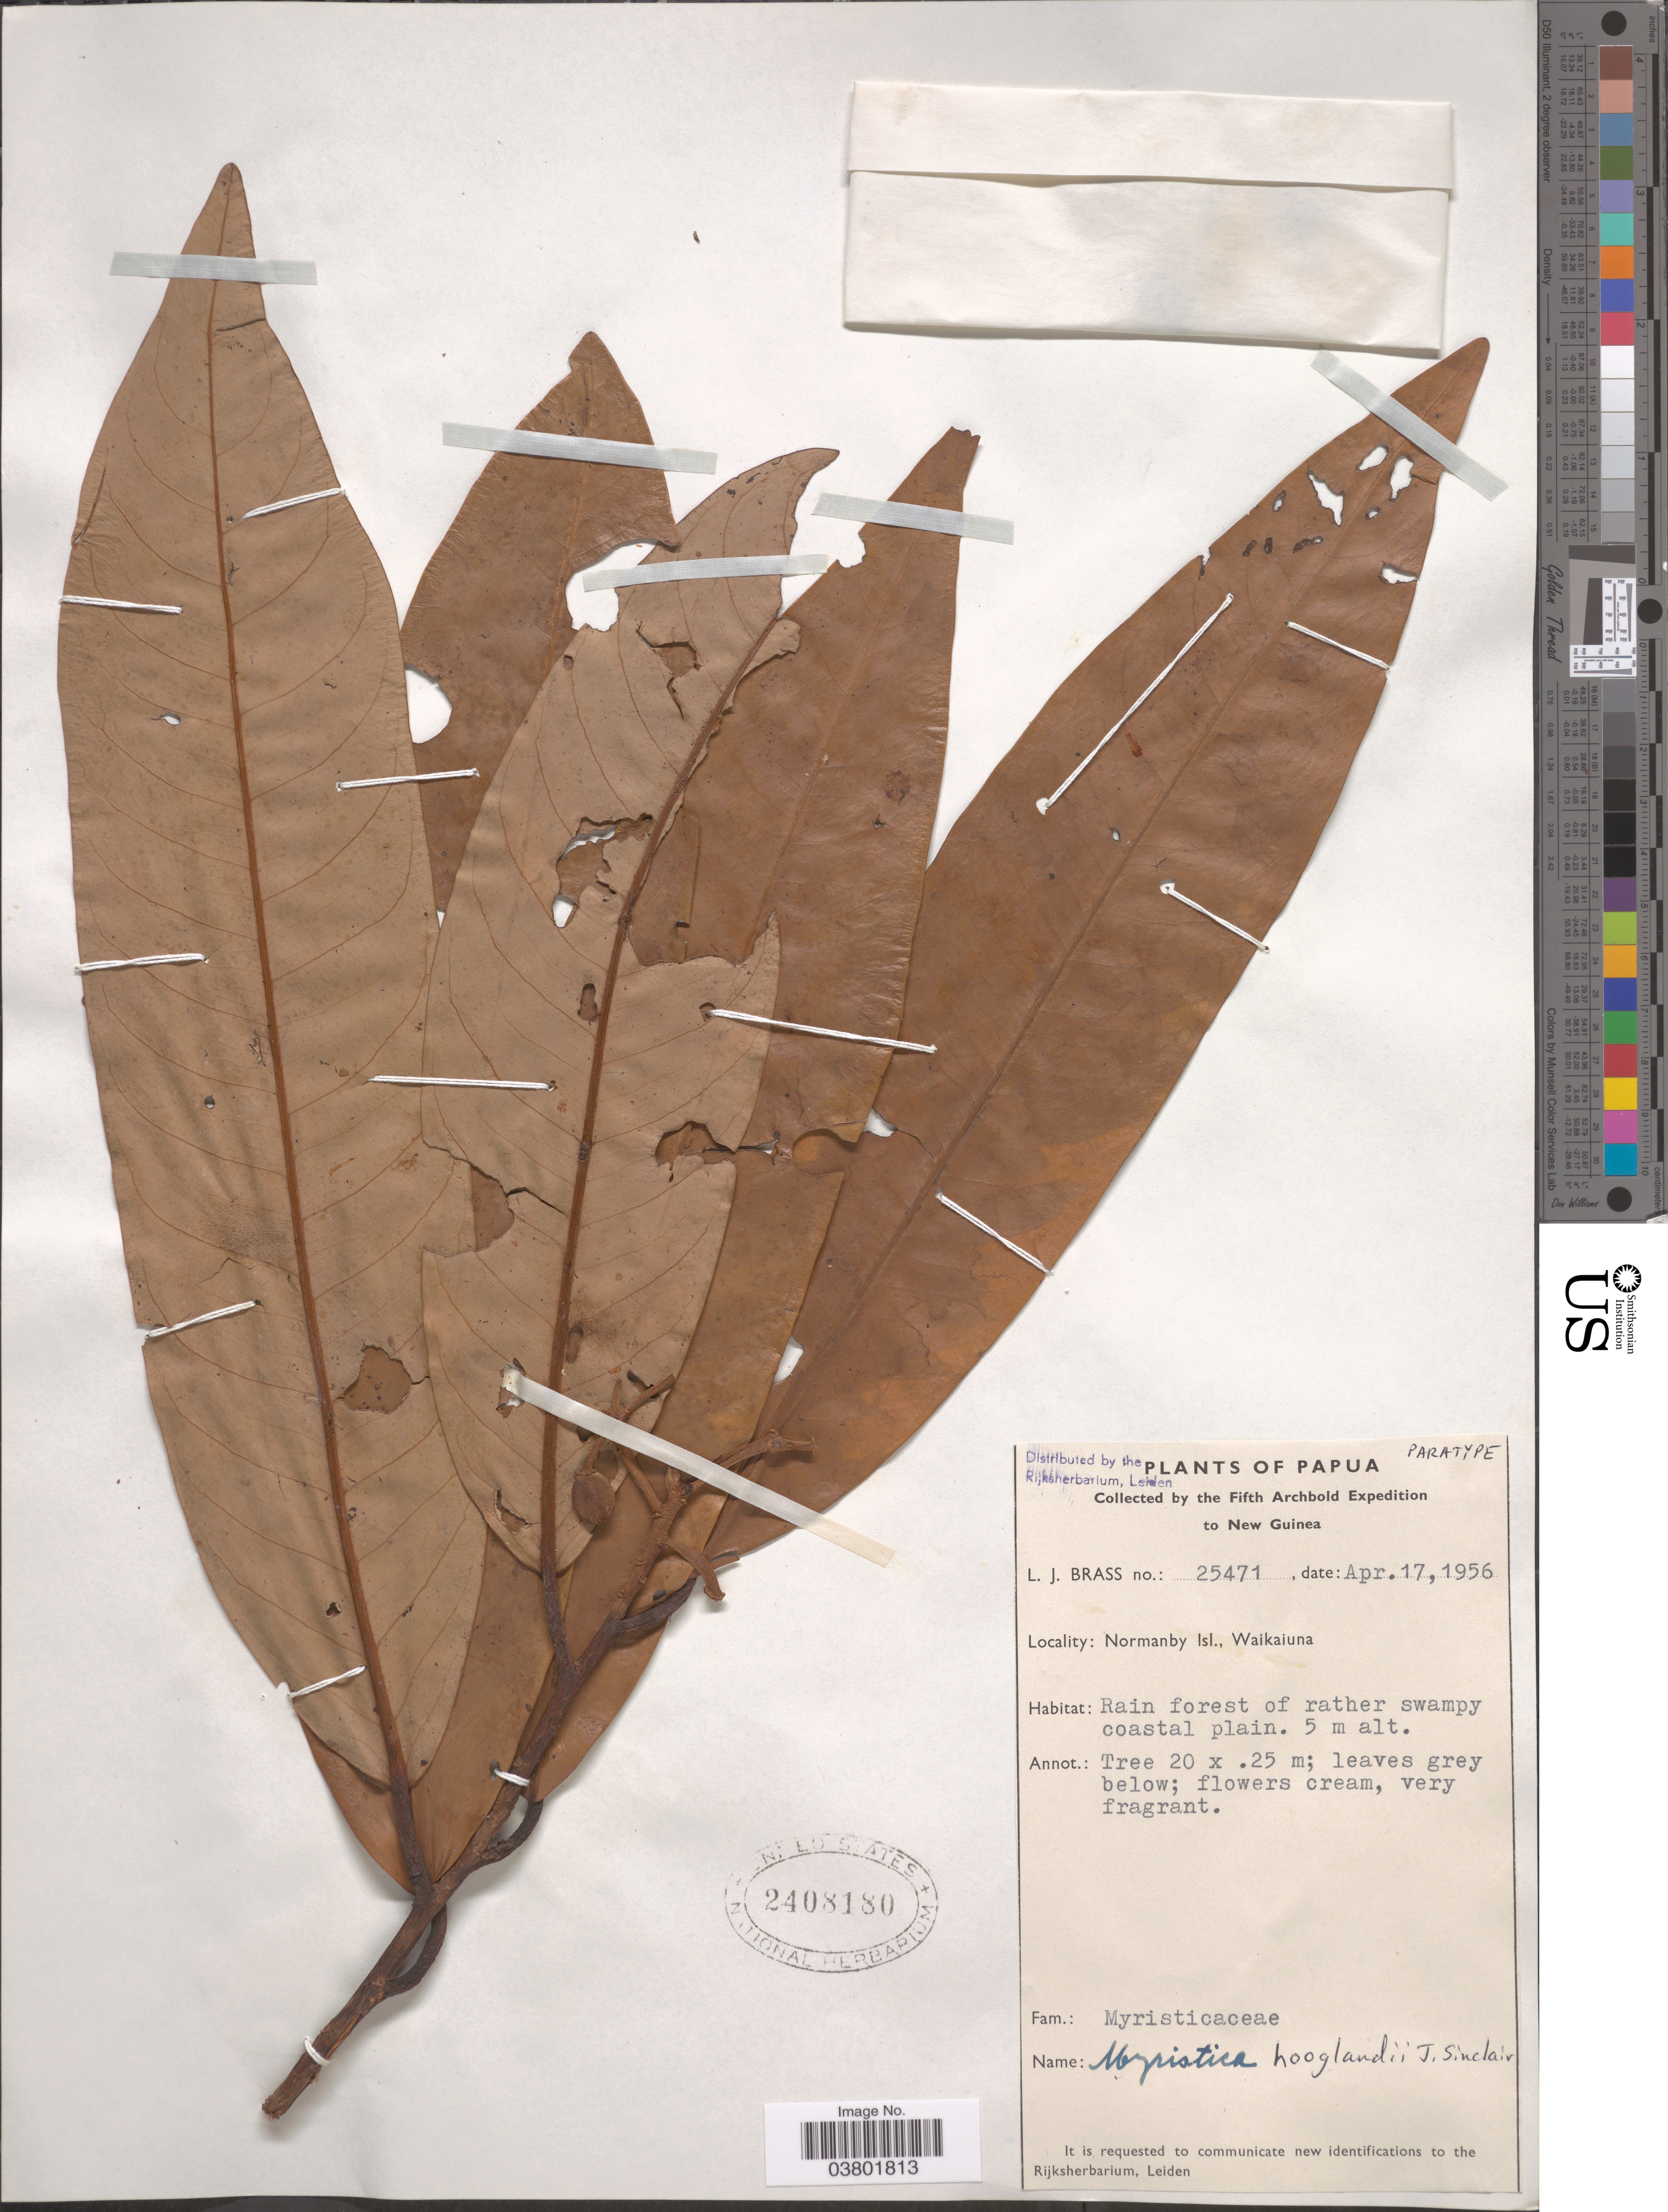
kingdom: Plantae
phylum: Tracheophyta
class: Magnoliopsida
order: Magnoliales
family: Myristicaceae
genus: Myristica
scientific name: Myristica hooglandii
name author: J. Sinclair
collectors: L. J. Brass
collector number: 25471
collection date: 1956-04-17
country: Papua New Guinea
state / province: Milne Bay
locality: Papua. New Guinea. Normanby Isl., Waikaiuna.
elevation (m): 5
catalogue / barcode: US 2408180